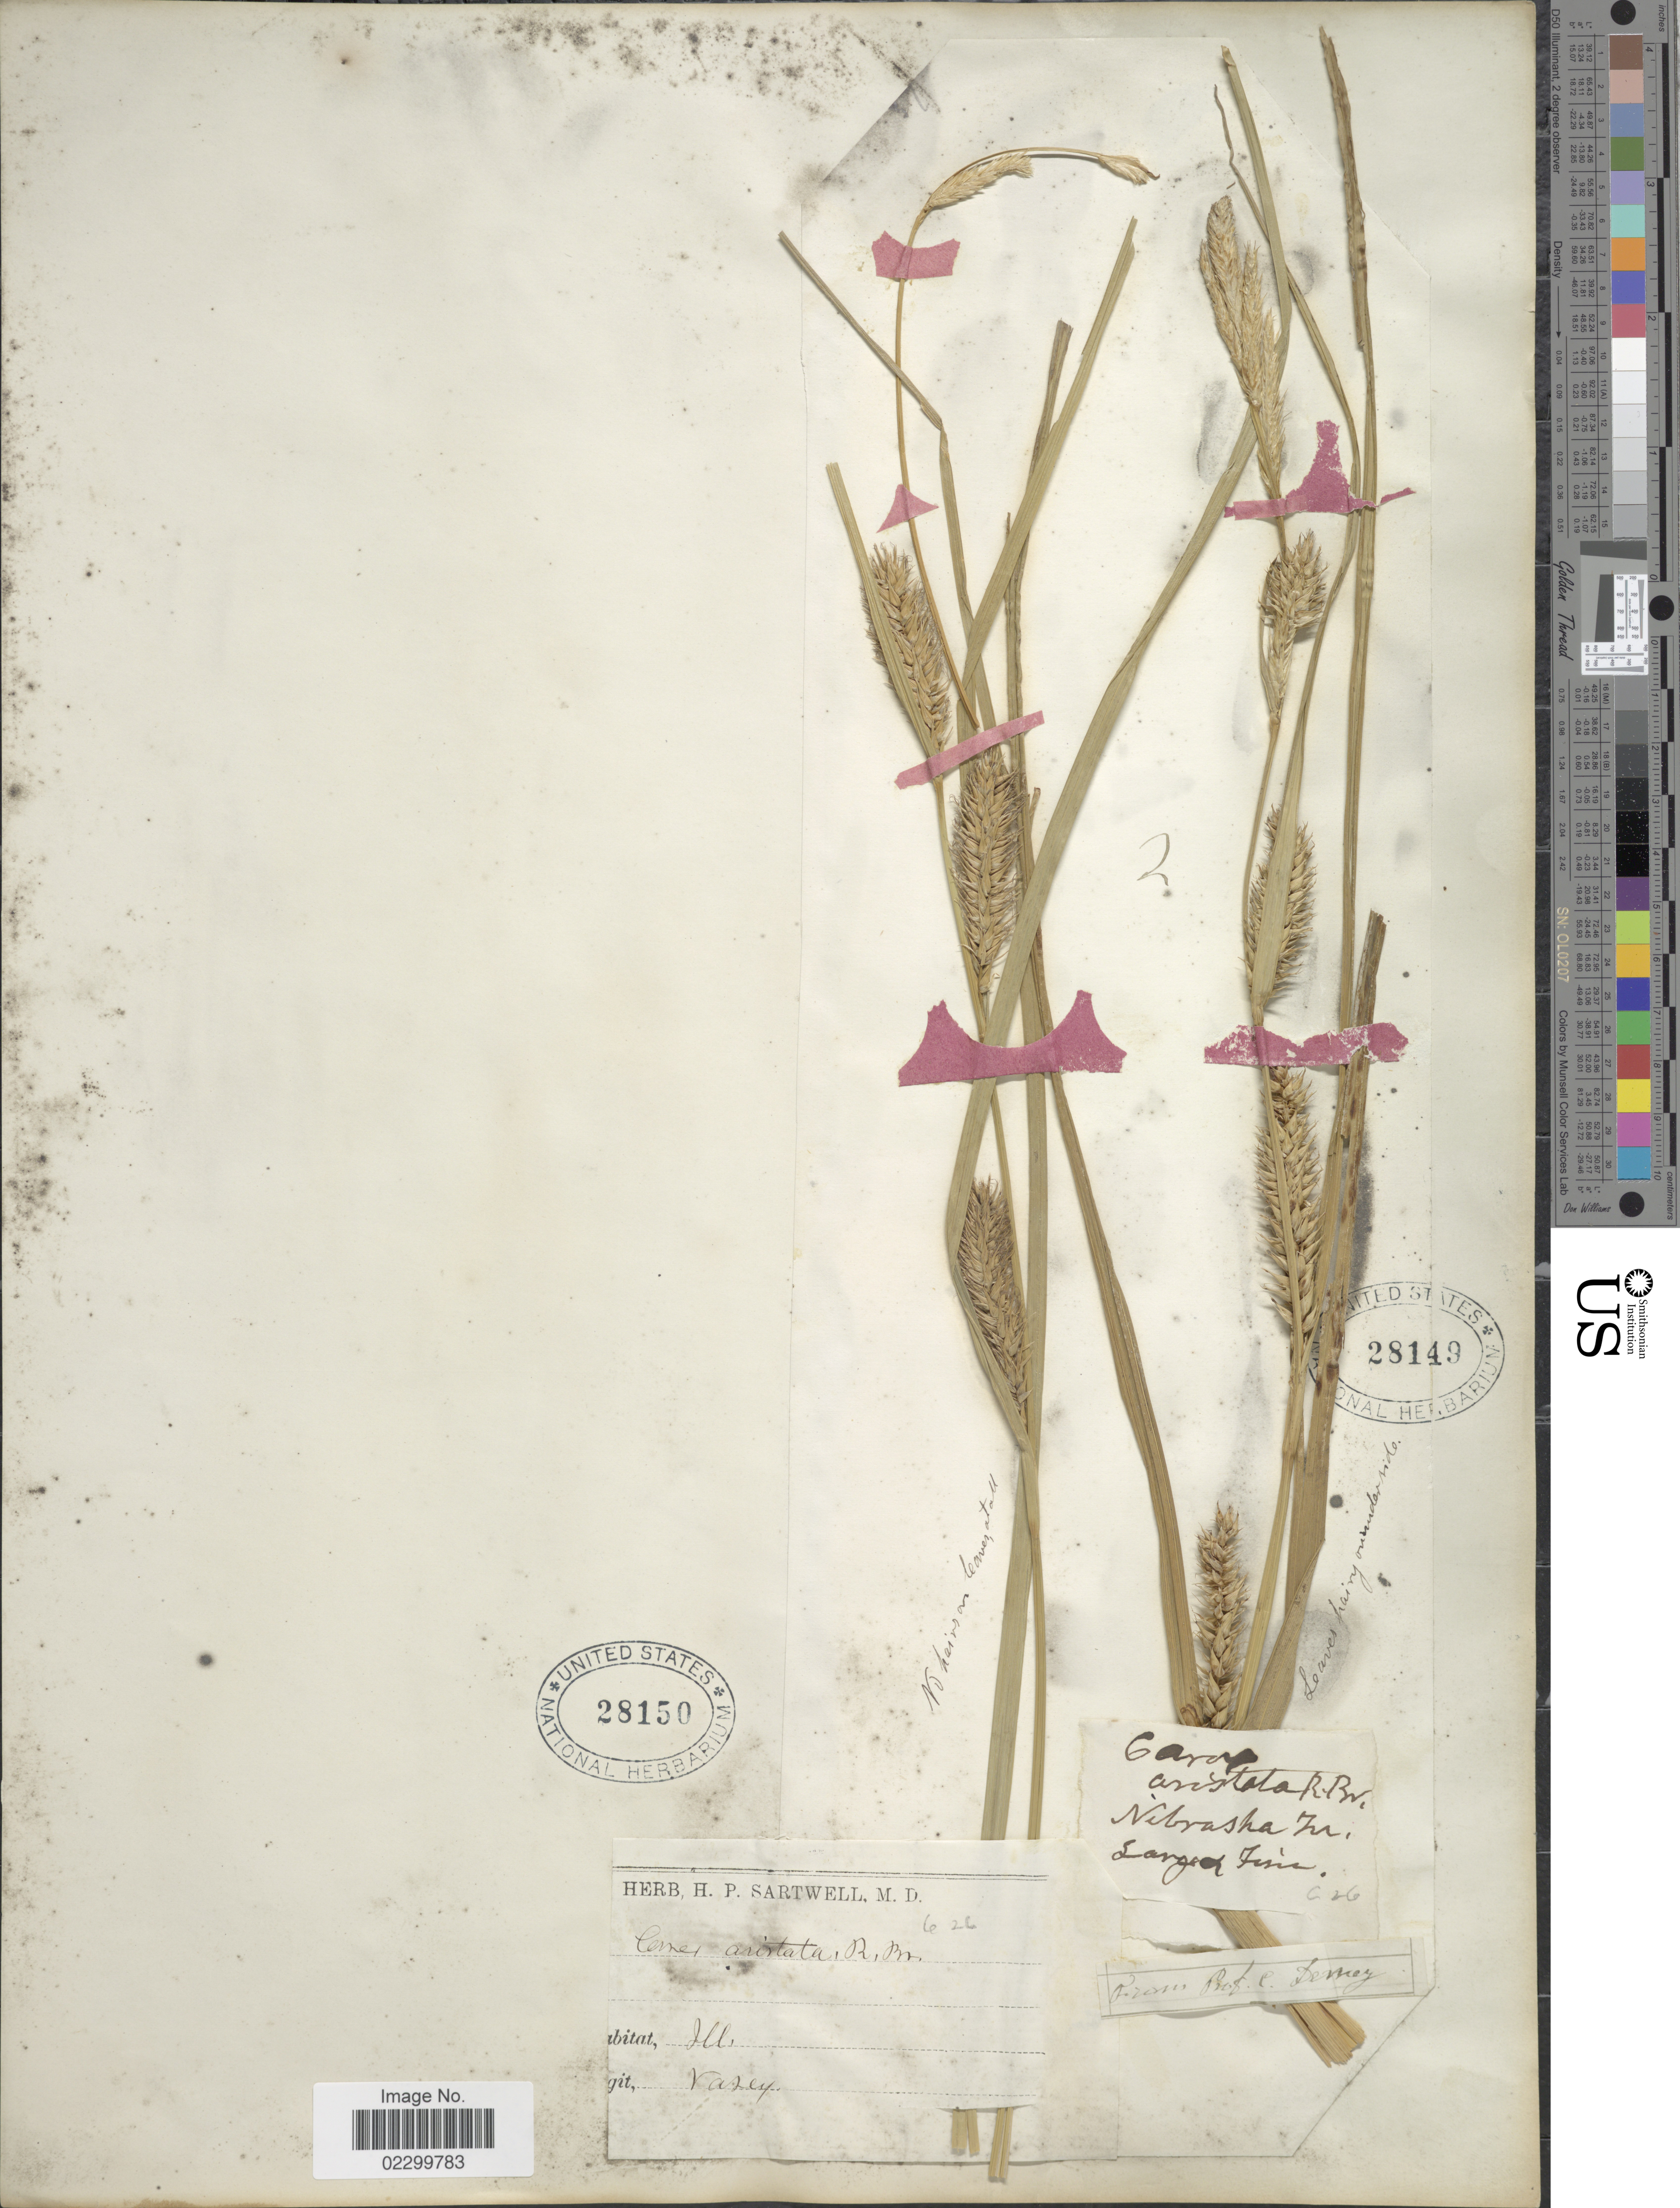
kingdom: Plantae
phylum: Tracheophyta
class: Liliopsida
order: Poales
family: Cyperaceae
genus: Carex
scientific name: Carex atherodes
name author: Spreng.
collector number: C26?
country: United States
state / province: Nebraska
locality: Nebraska Ter., Large Finn. [interpreted]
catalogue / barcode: US 28149-2